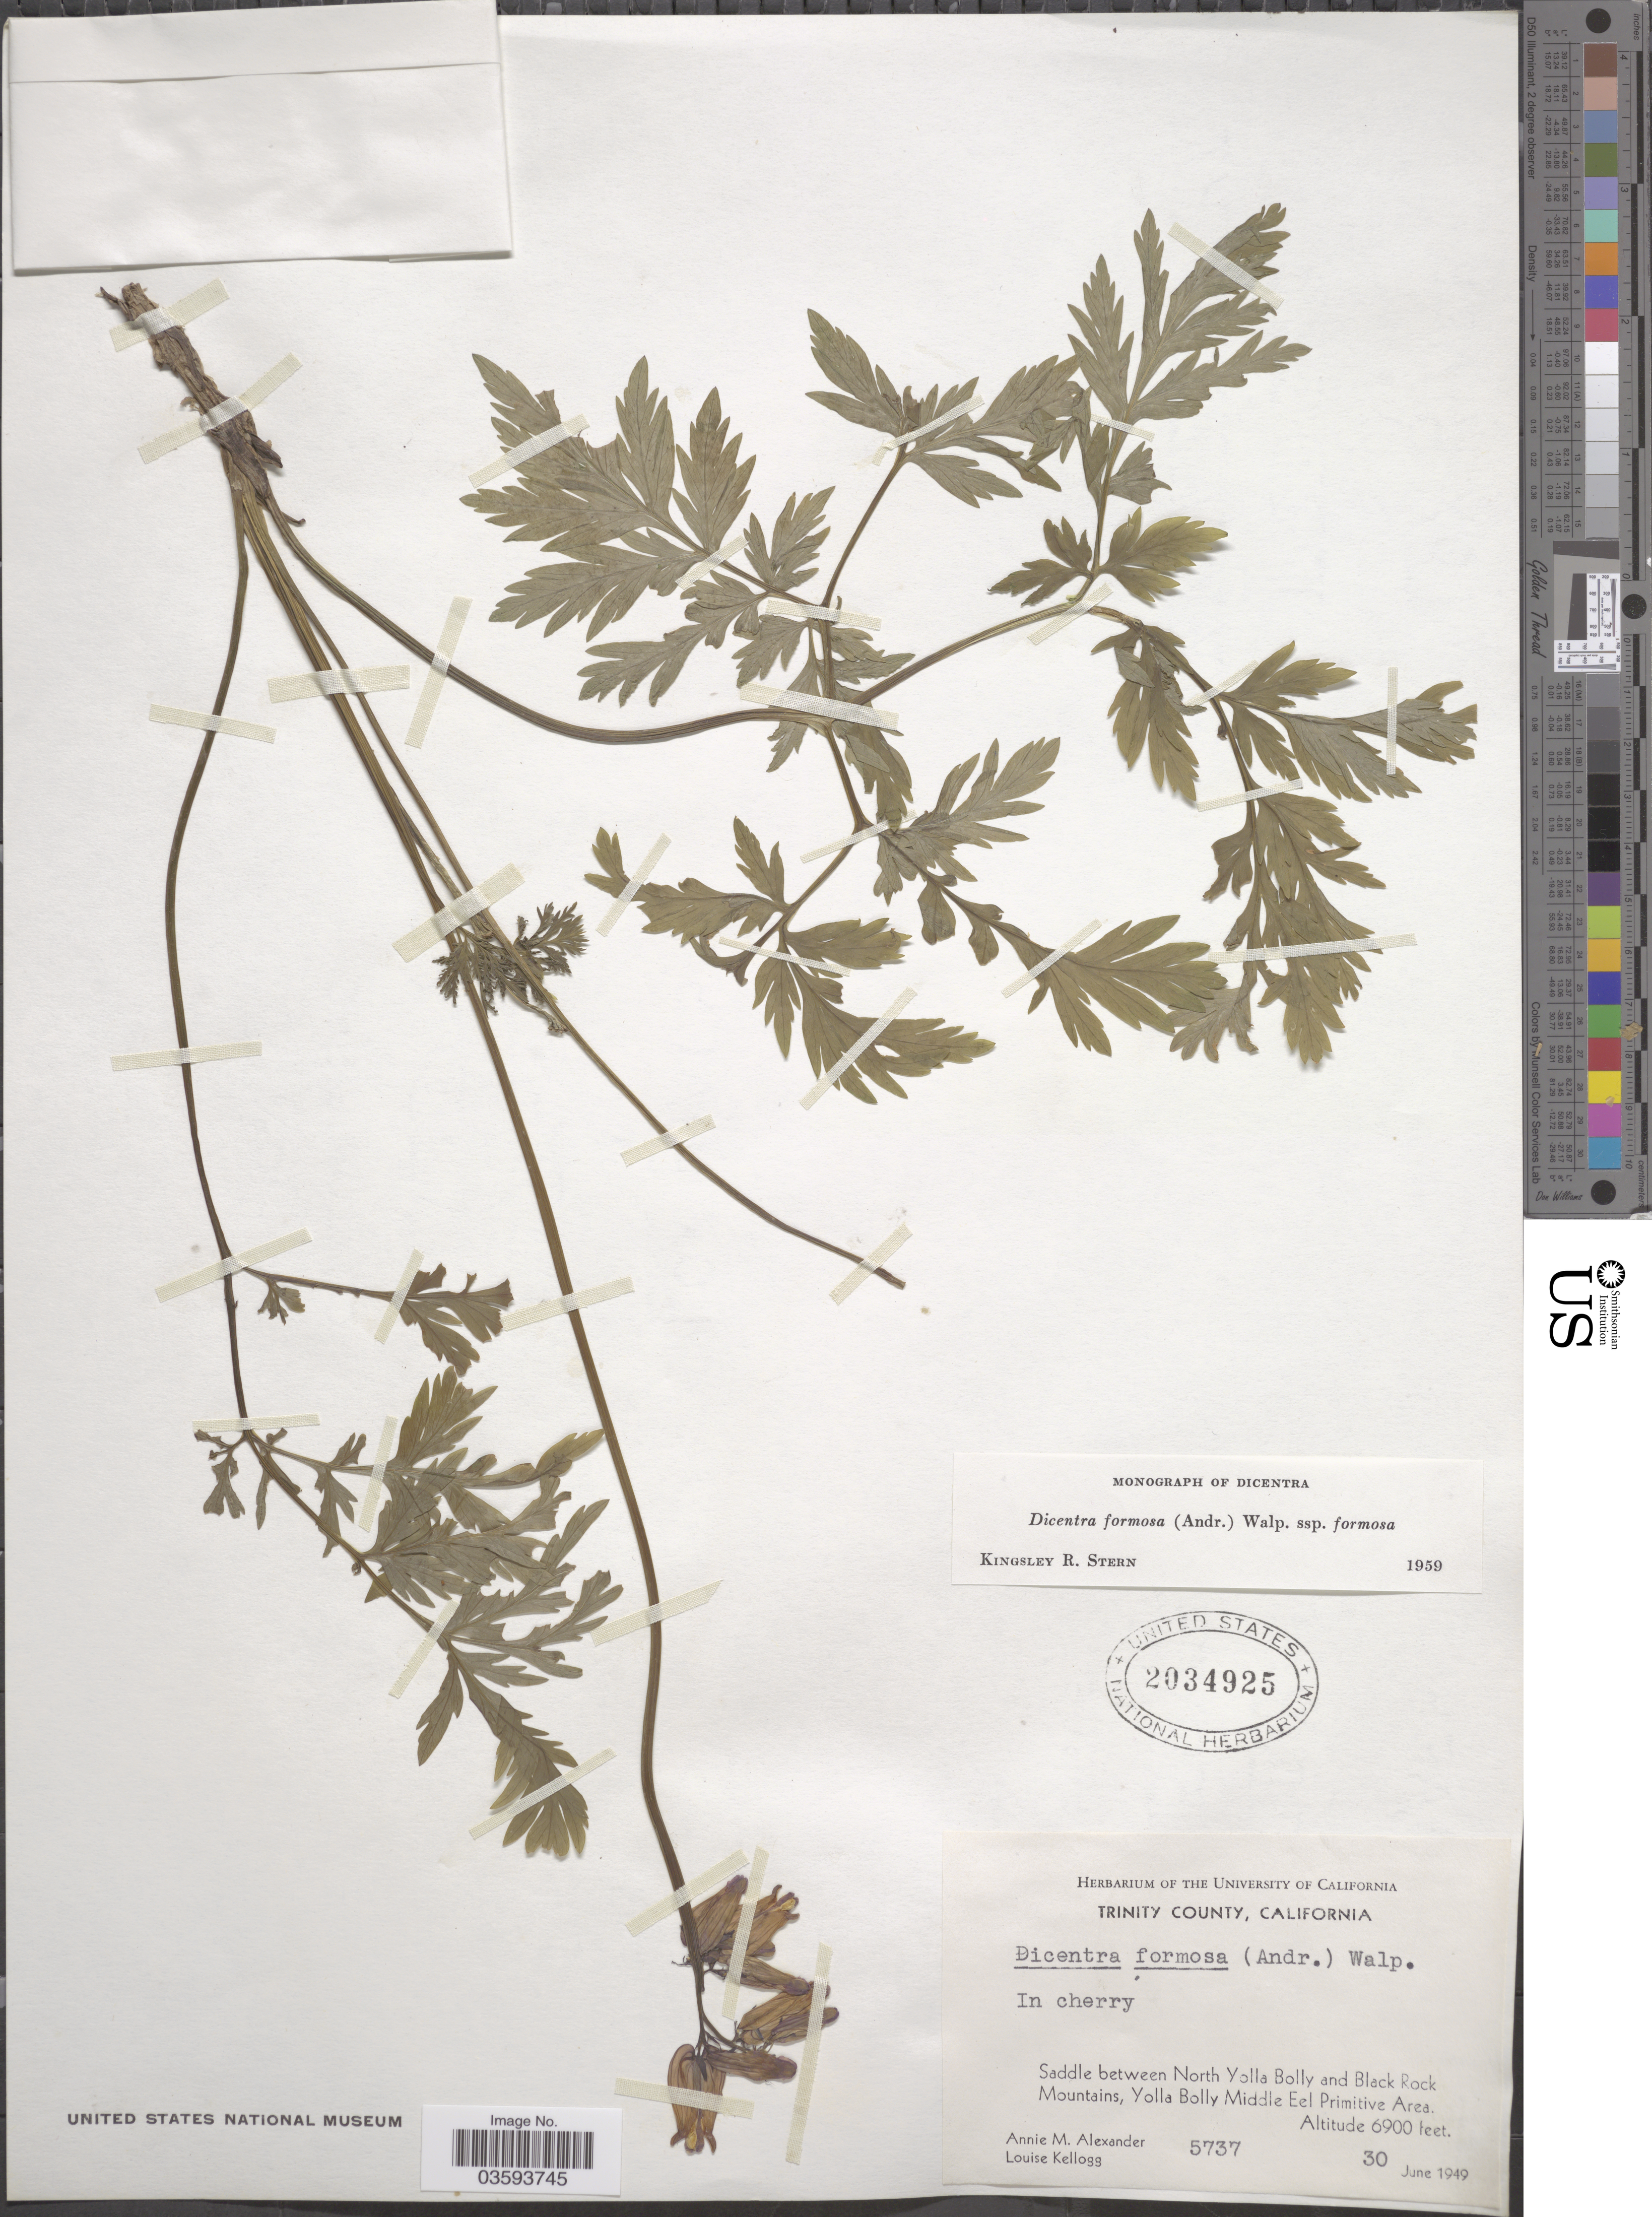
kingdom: Plantae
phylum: Tracheophyta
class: Magnoliopsida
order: Ranunculales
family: Papaveraceae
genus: Dicentra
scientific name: Dicentra formosa subsp. formosa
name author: (Haw.) Walp.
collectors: A. M. Alexander & L. Kellogg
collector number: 5737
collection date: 1949-06-30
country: United States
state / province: California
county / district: Trinity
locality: Trinity County. Saddle between North Yolla Bolly and Black Rock Mountains, Yolla Bolly Middle Eel Primitive Area.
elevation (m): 2103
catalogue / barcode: US 2034925